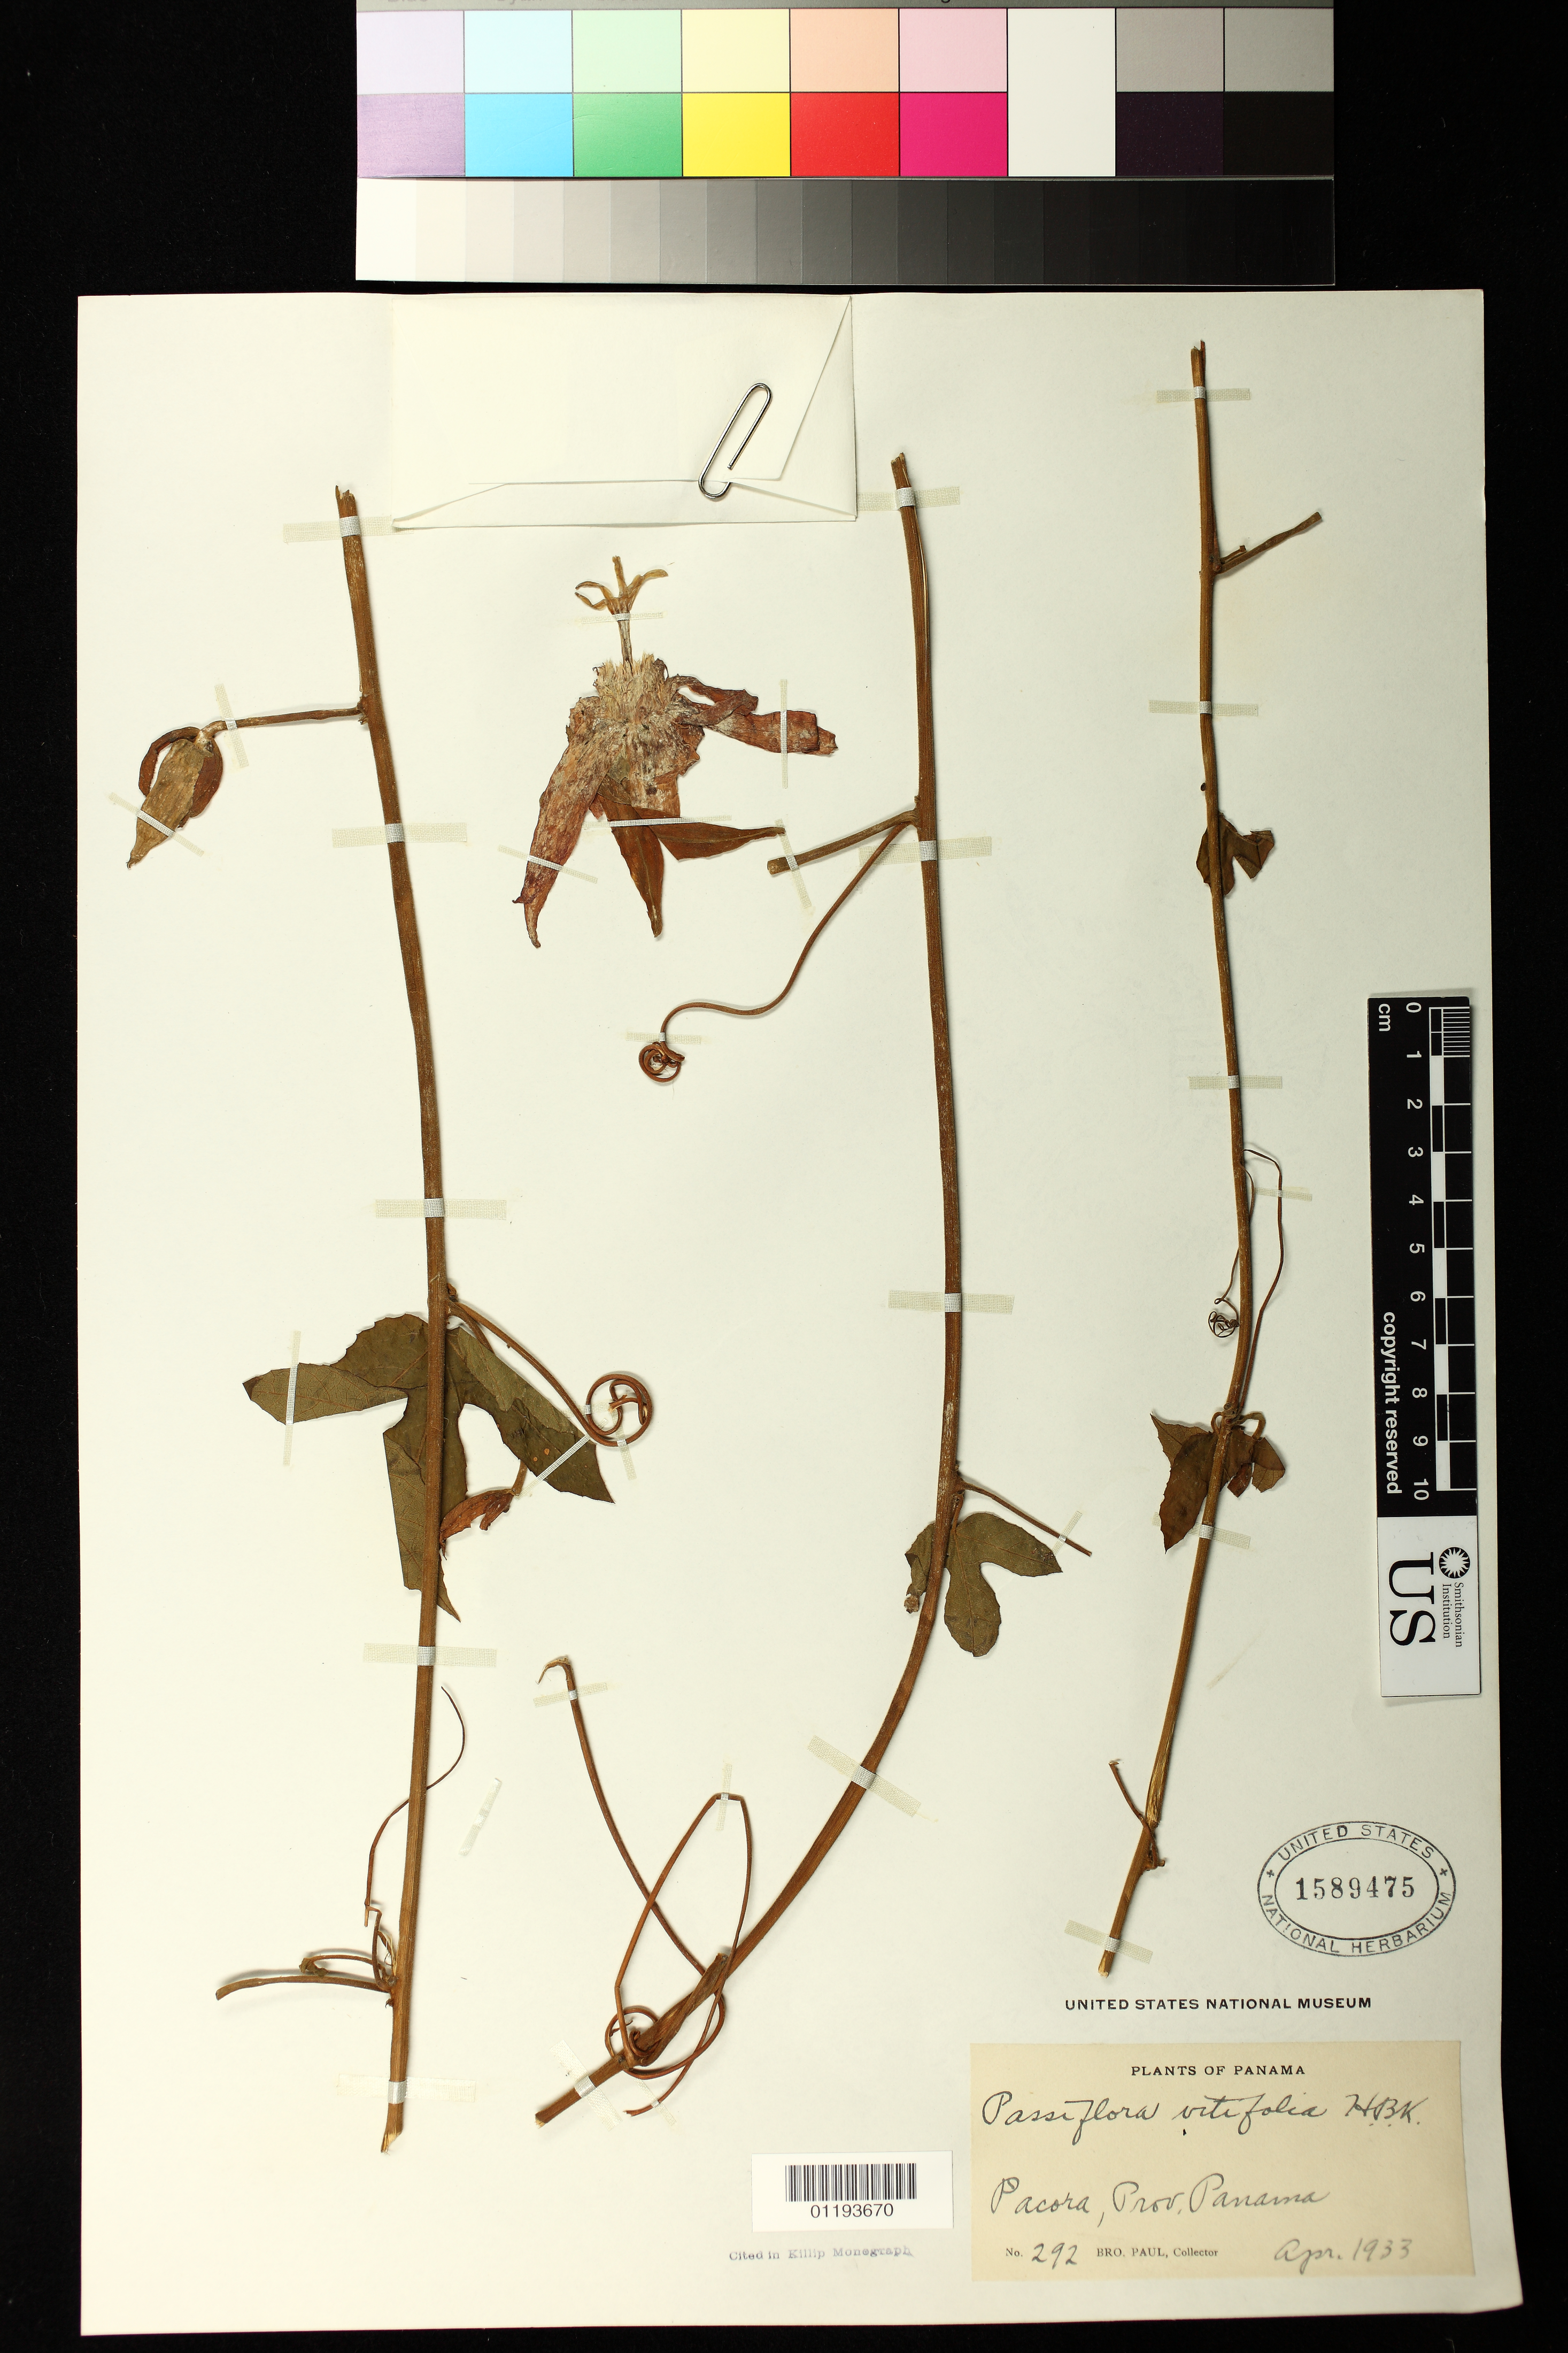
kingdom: Plantae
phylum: Tracheophyta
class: Magnoliopsida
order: Malpighiales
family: Passifloraceae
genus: Passiflora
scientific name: Passiflora vitifolia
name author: Kunth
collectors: Bro. Paul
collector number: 292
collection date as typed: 1933-04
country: Panama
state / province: Panamá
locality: Pacora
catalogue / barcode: US 1589475